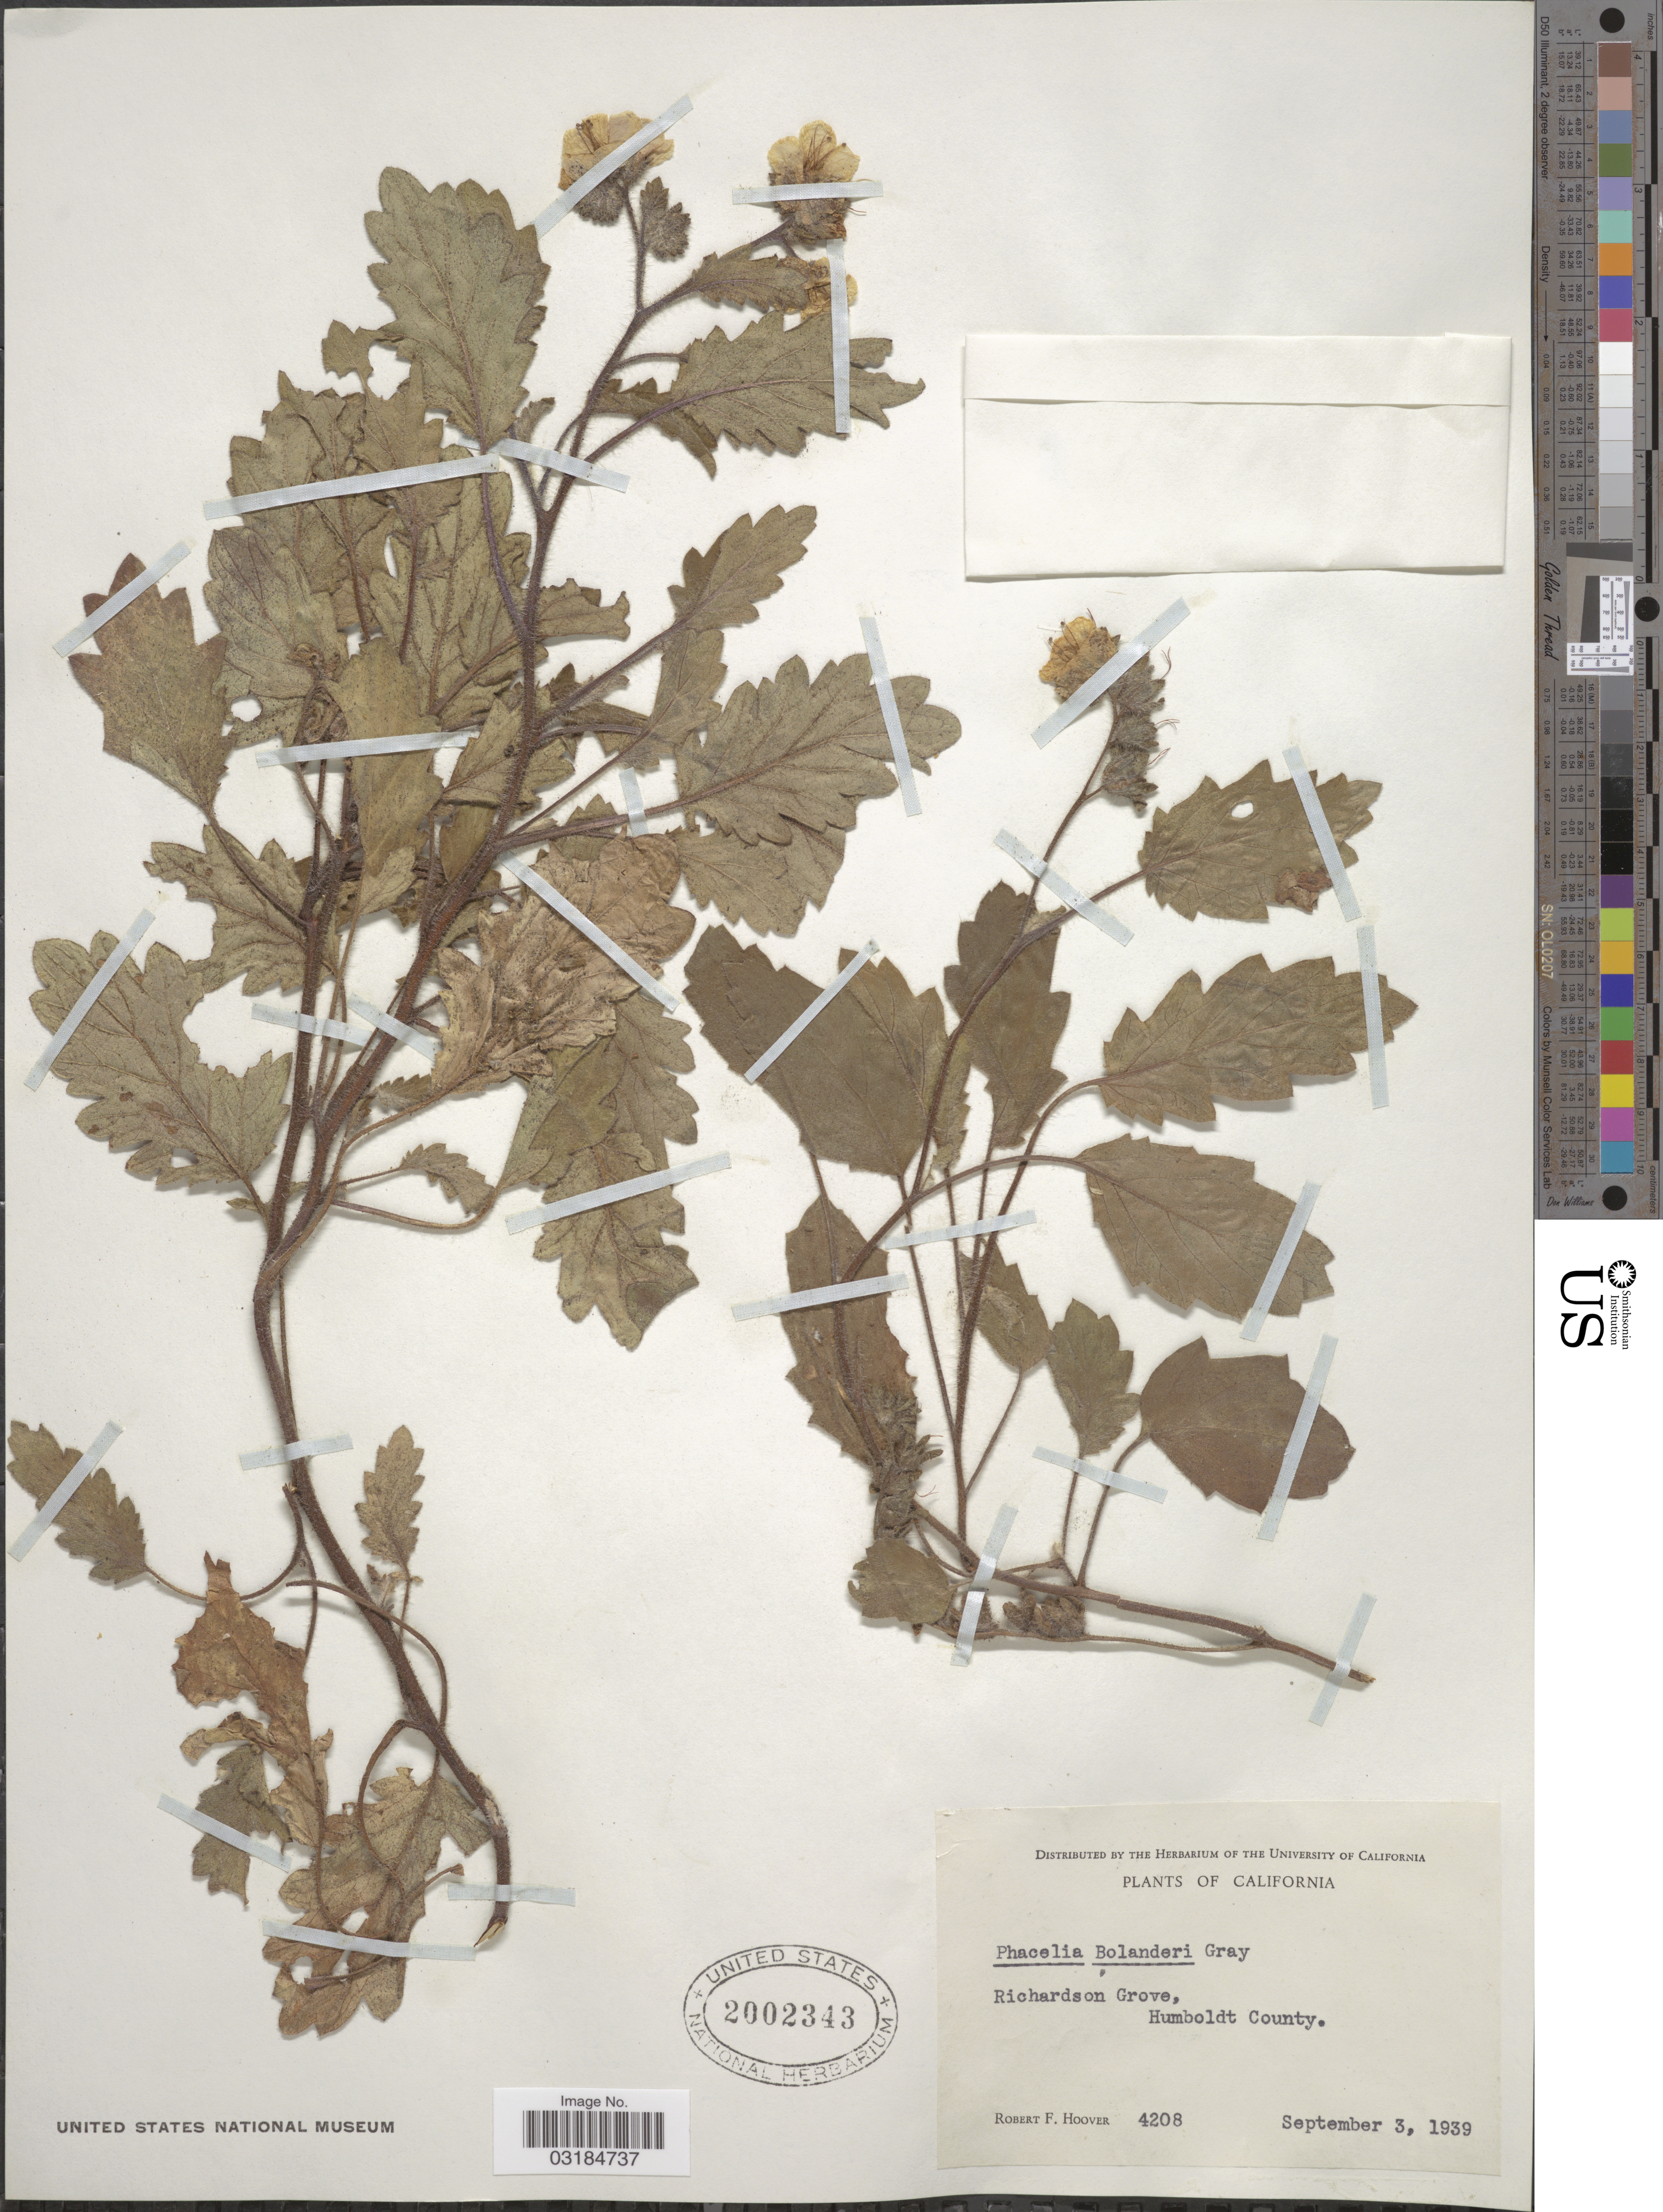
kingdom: Plantae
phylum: Tracheophyta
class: Magnoliopsida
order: Boraginales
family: Hydrophyllaceae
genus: Phacelia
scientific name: Phacelia bolanderi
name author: A. Gray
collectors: R. F. Hoover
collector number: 4208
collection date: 1939-09-03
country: United States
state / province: California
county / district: Humboldt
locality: Richardson Grove, Humboldt County.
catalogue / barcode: US 2002343